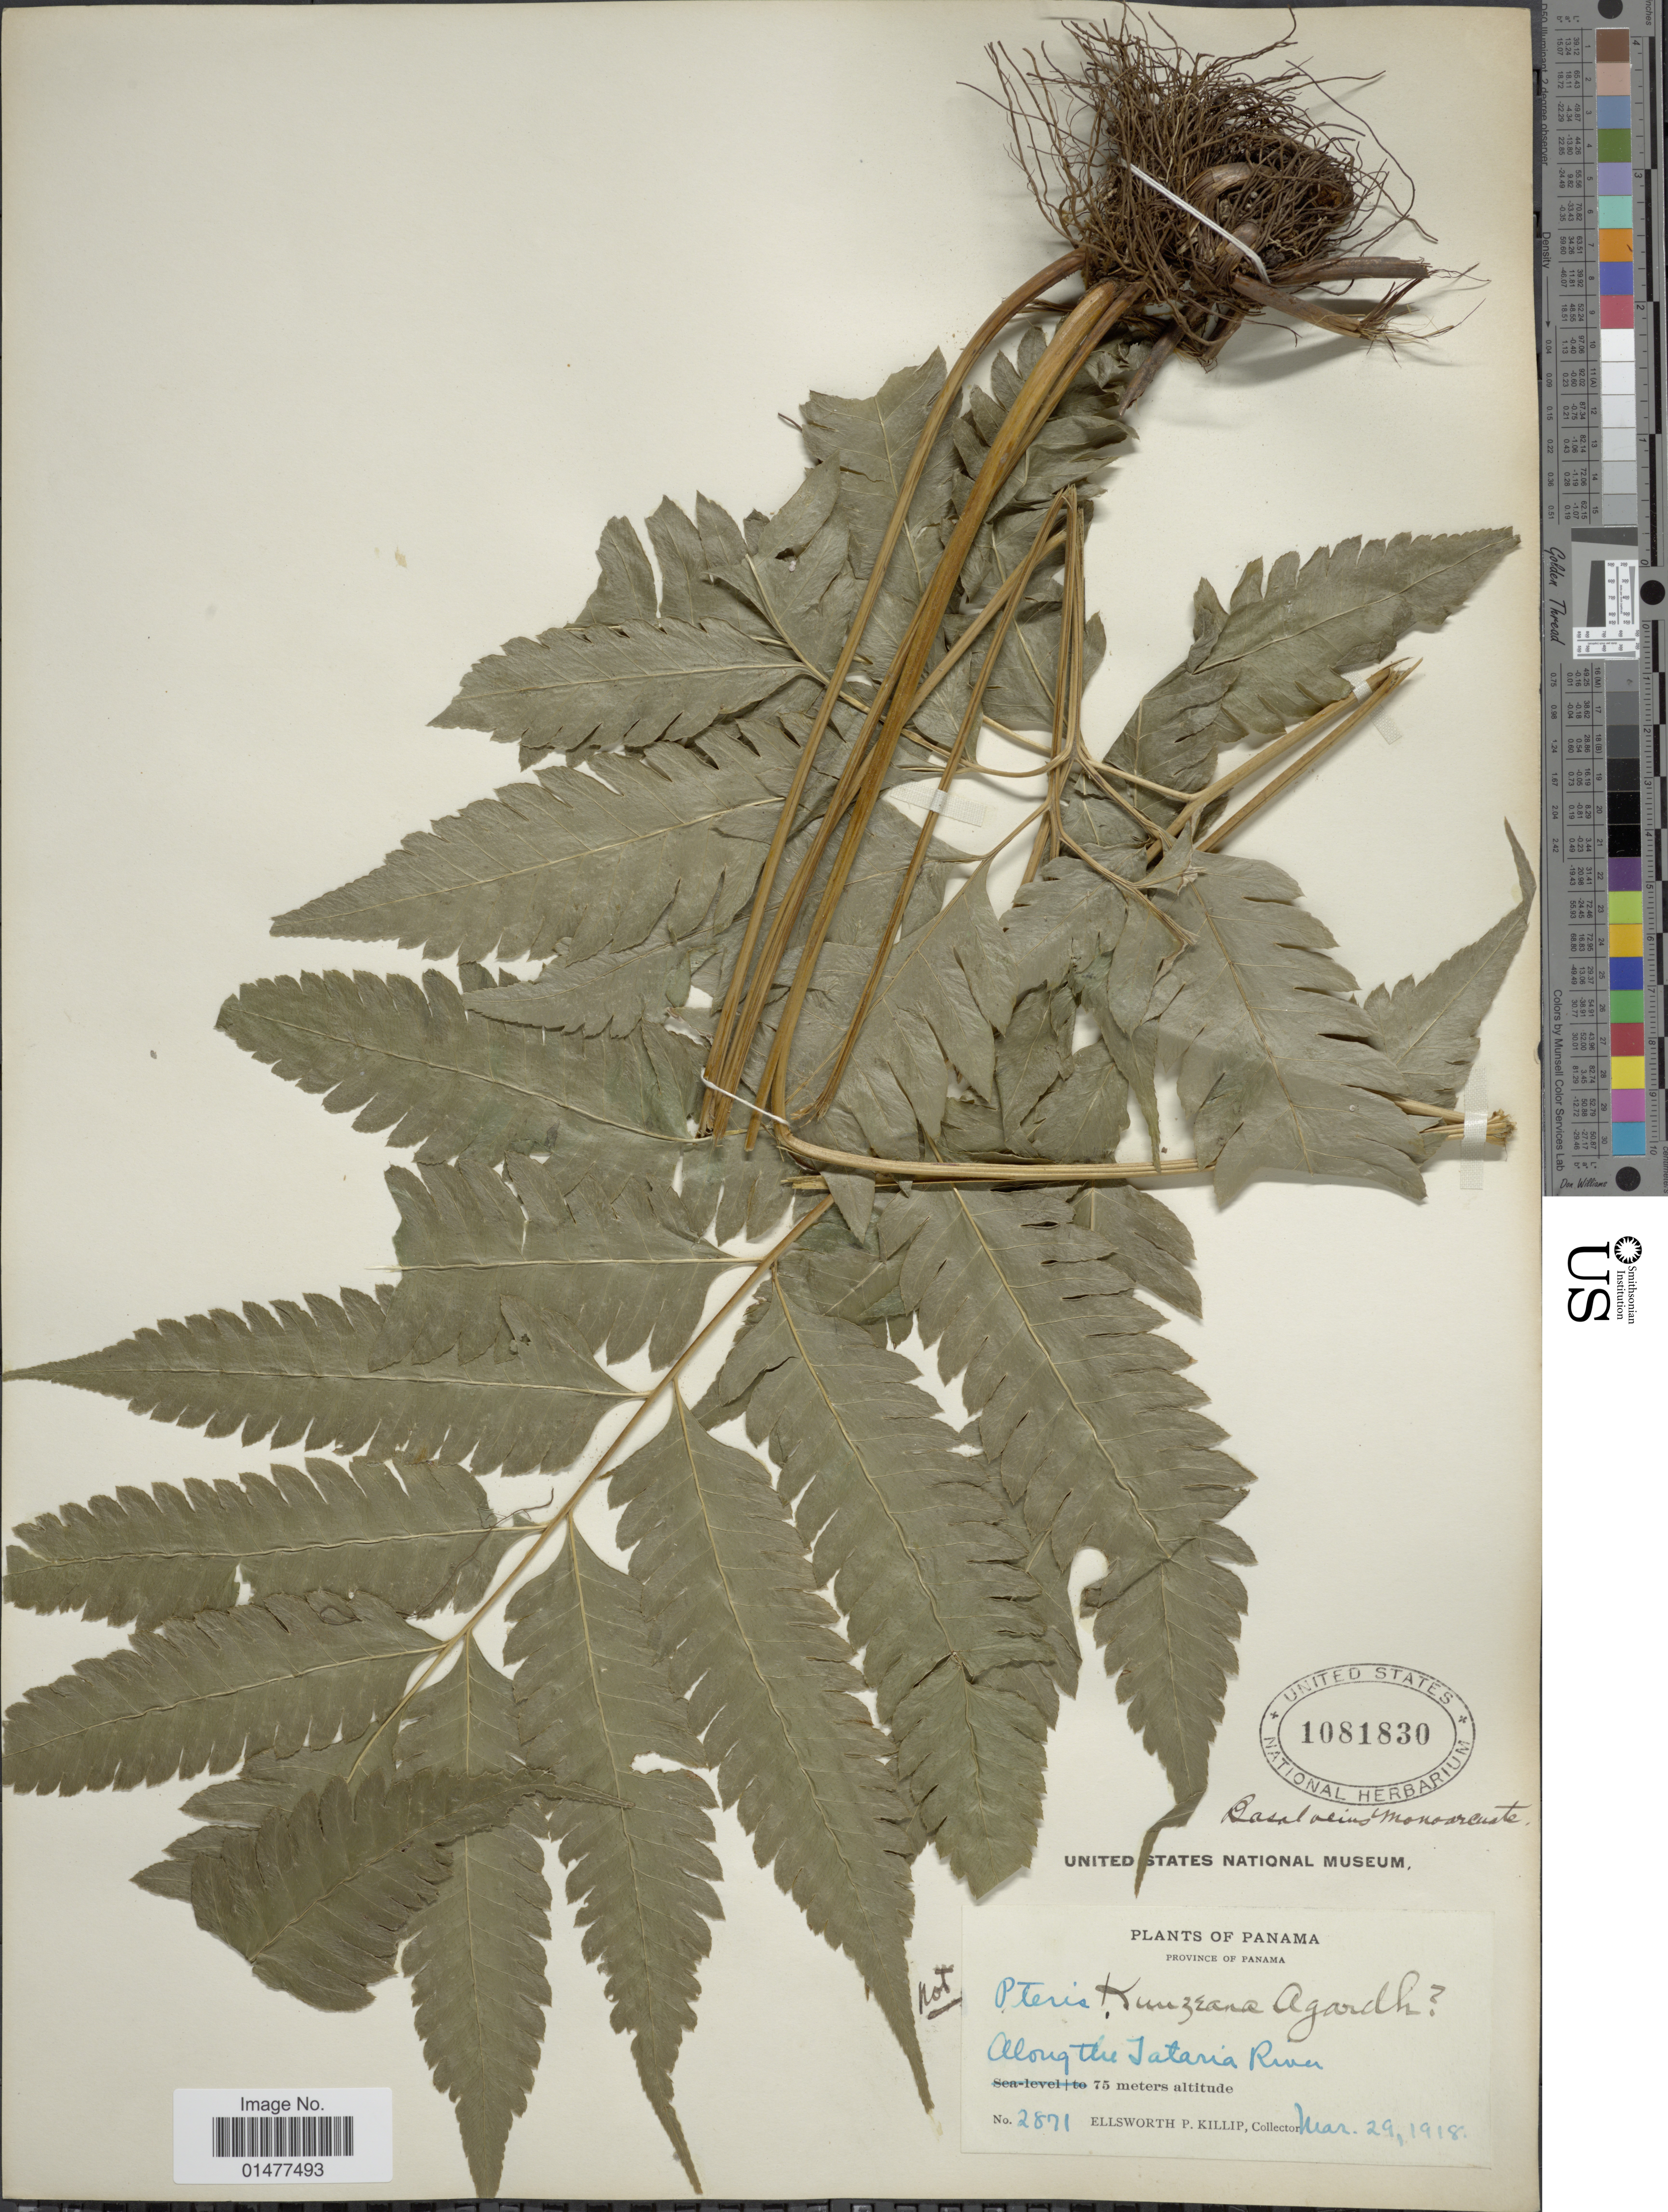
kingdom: Plantae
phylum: Tracheophyta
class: Polypodiopsida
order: Polypodiales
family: Pteridaceae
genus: Pteris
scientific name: Pteris altissima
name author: Poir.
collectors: E. P. Killip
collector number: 2871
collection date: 1918-03-29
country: Panama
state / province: Panamá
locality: Along the Iataria River.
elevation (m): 75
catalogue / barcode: US 1081830